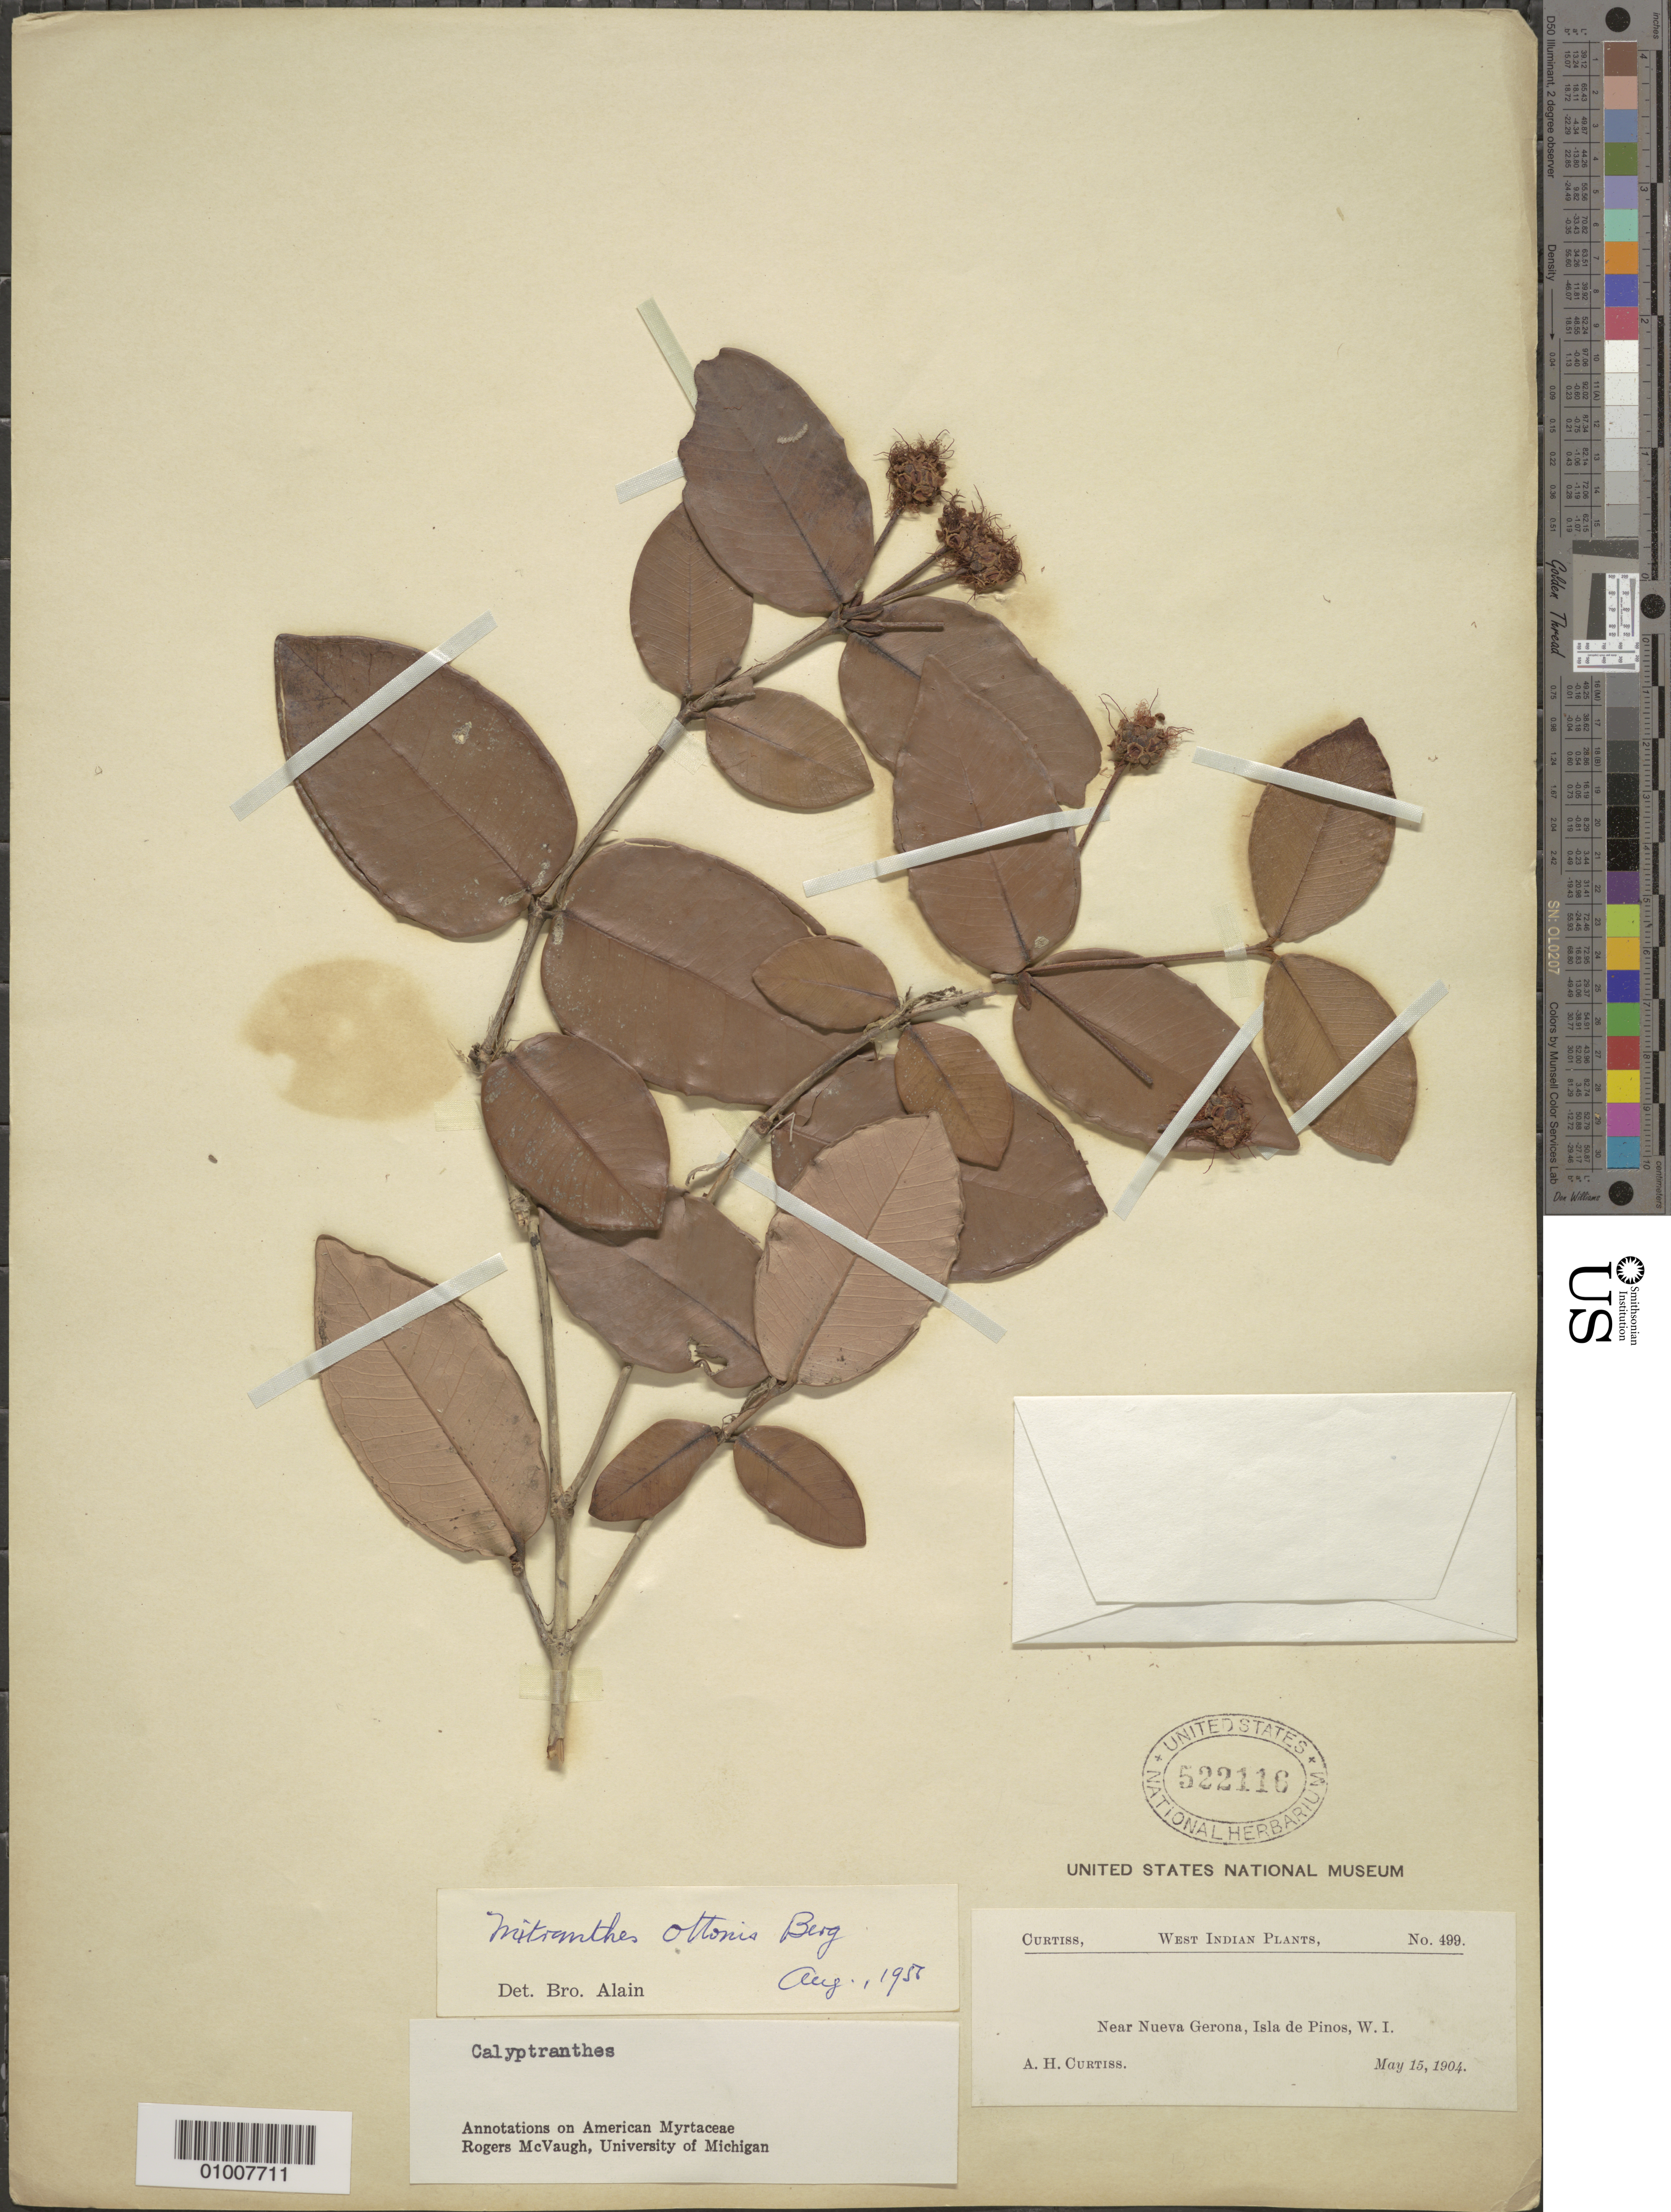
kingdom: Plantae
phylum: Tracheophyta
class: Magnoliopsida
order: Myrtales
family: Myrtaceae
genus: Myrcia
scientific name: Myrcia parviantha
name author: Z. Acosta & K. Samra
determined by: Strong, Mark T., (BOT), Smithsonian Institution - National Museum of Natural History (UNITED STATES)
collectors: A. H. Curtiss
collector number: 499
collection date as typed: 15 May 1904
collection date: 1904-05-15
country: Cuba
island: Isla de la Juventud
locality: Isle of Pines, Near Nueva Gerona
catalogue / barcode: US 522116